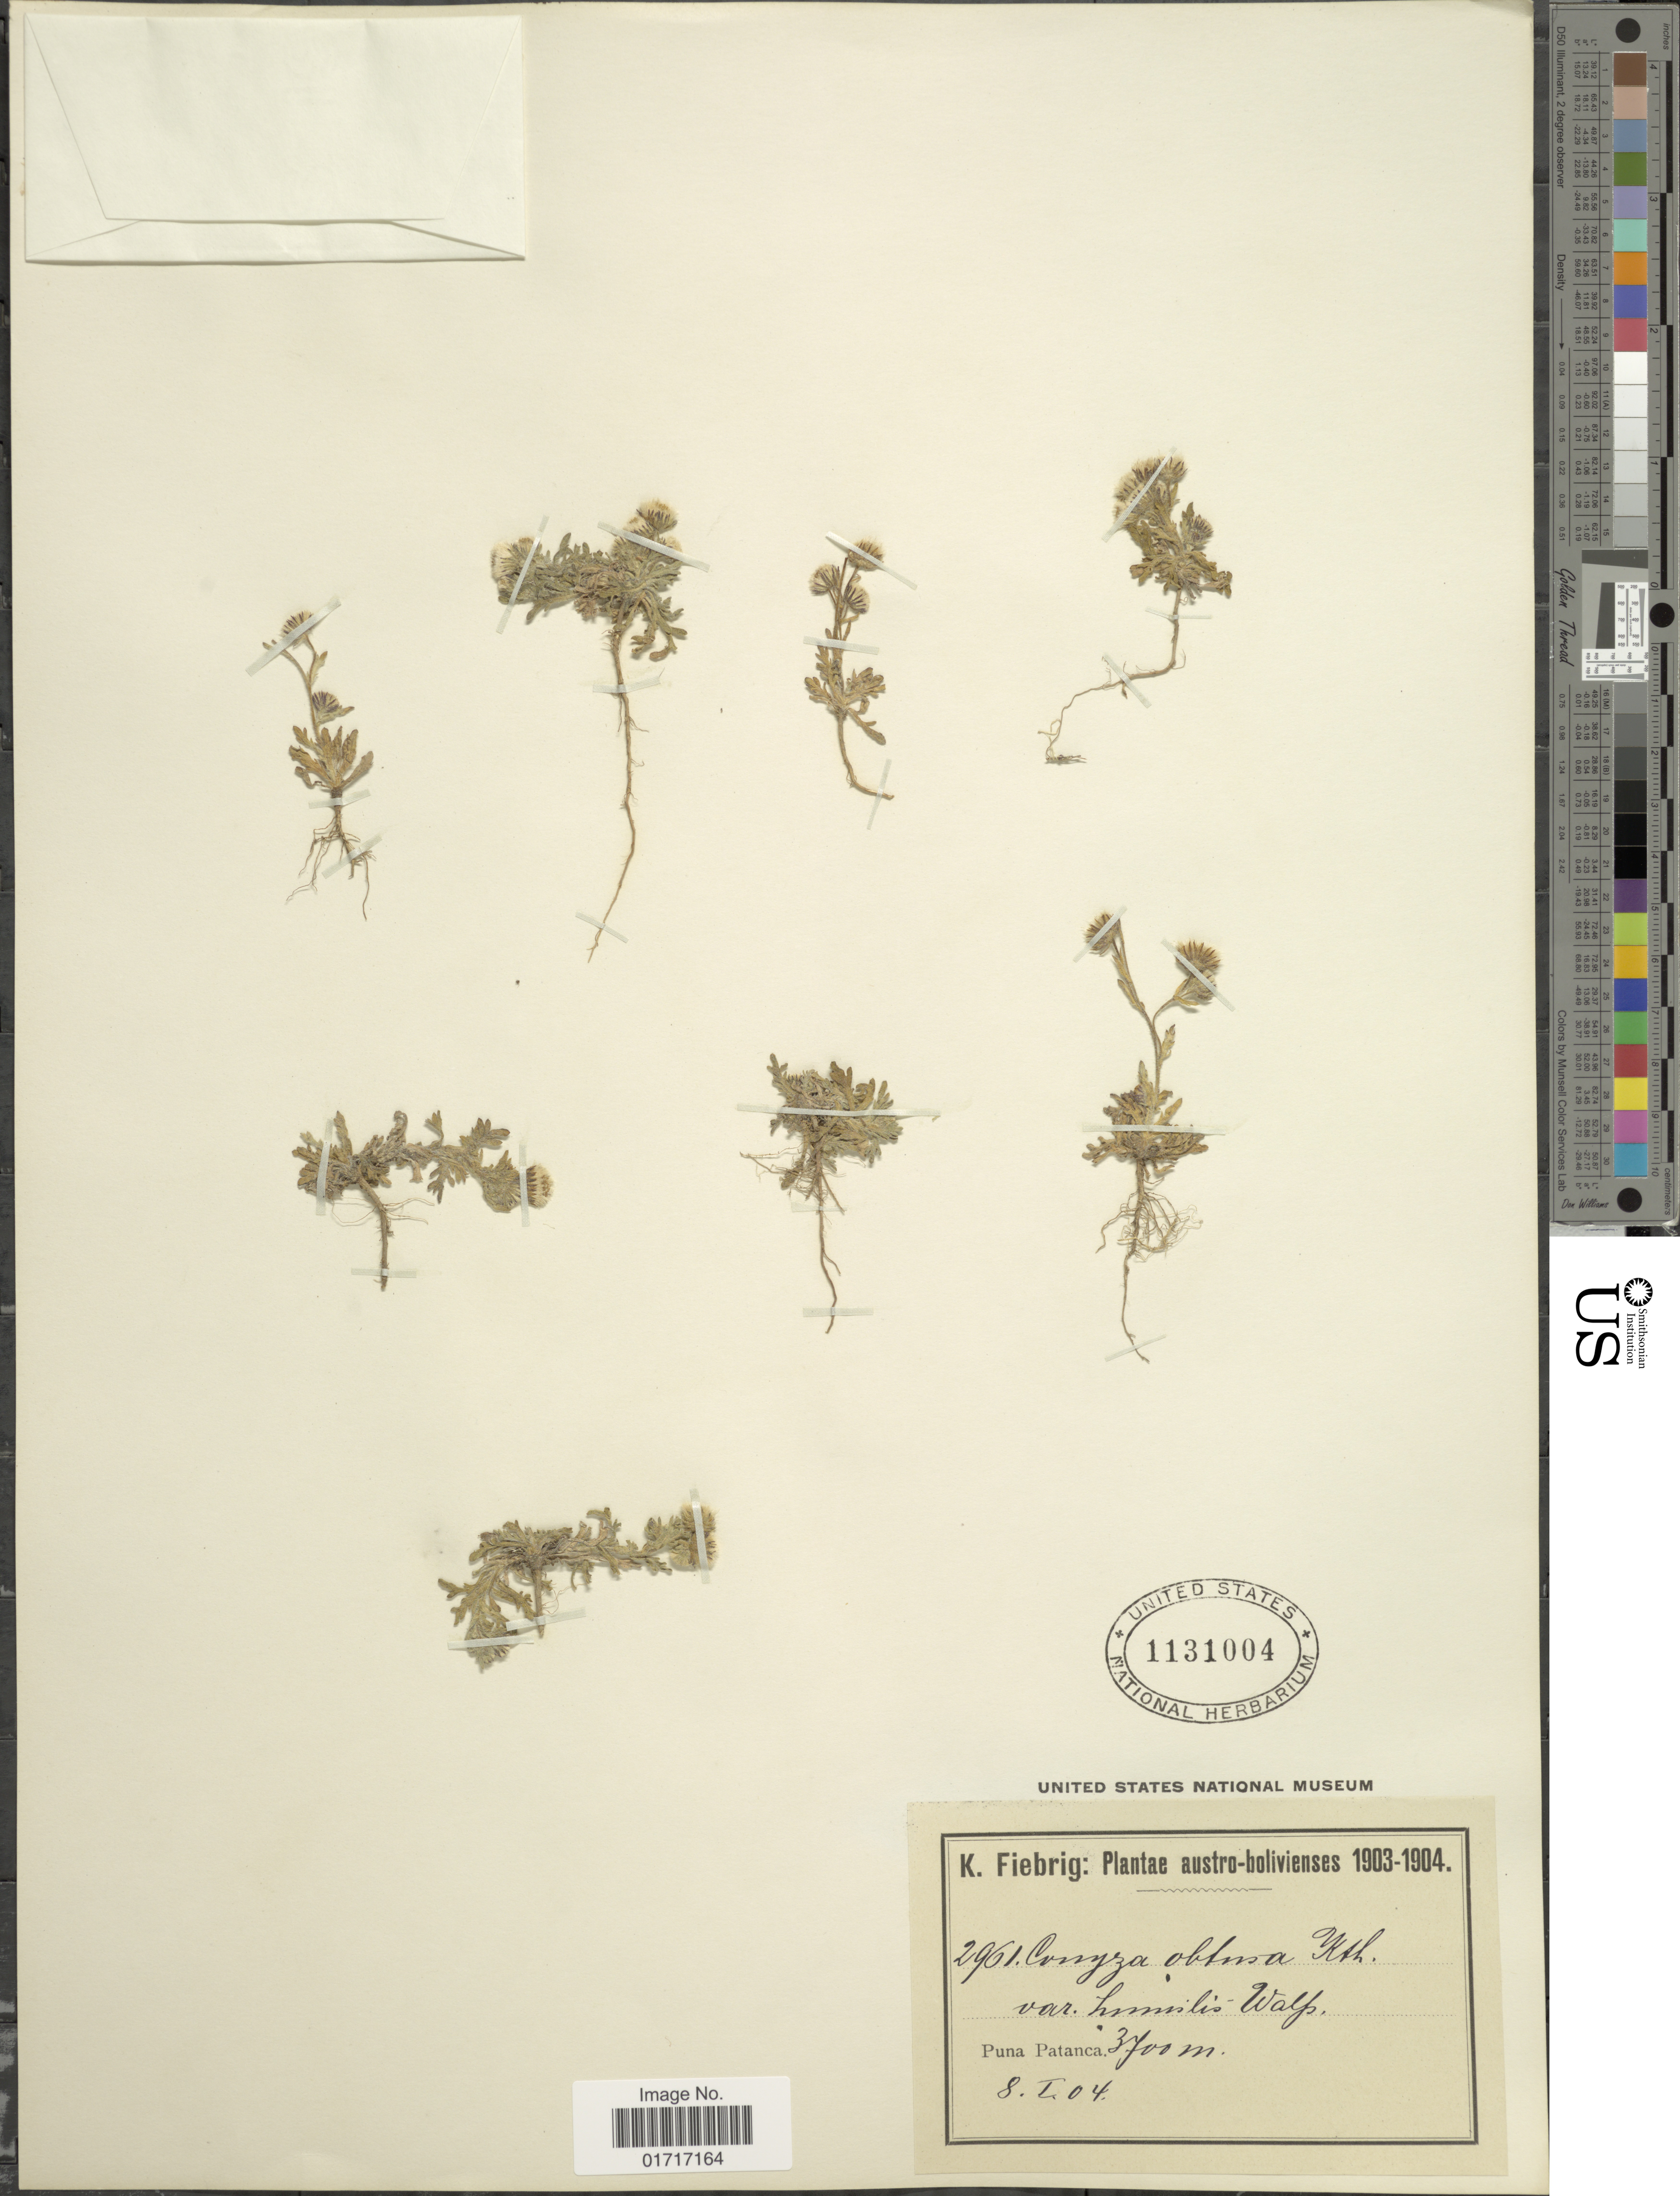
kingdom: Plantae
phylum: Tracheophyta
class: Magnoliopsida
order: Asterales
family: Asteraceae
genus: Conyza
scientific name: Conyza coronopifolia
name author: Kunth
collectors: K. Fiebrig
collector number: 2961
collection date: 1904-01-08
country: Bolivia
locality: Austro-Bolivienses, Puna Patanca.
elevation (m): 3700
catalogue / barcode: US 1131004